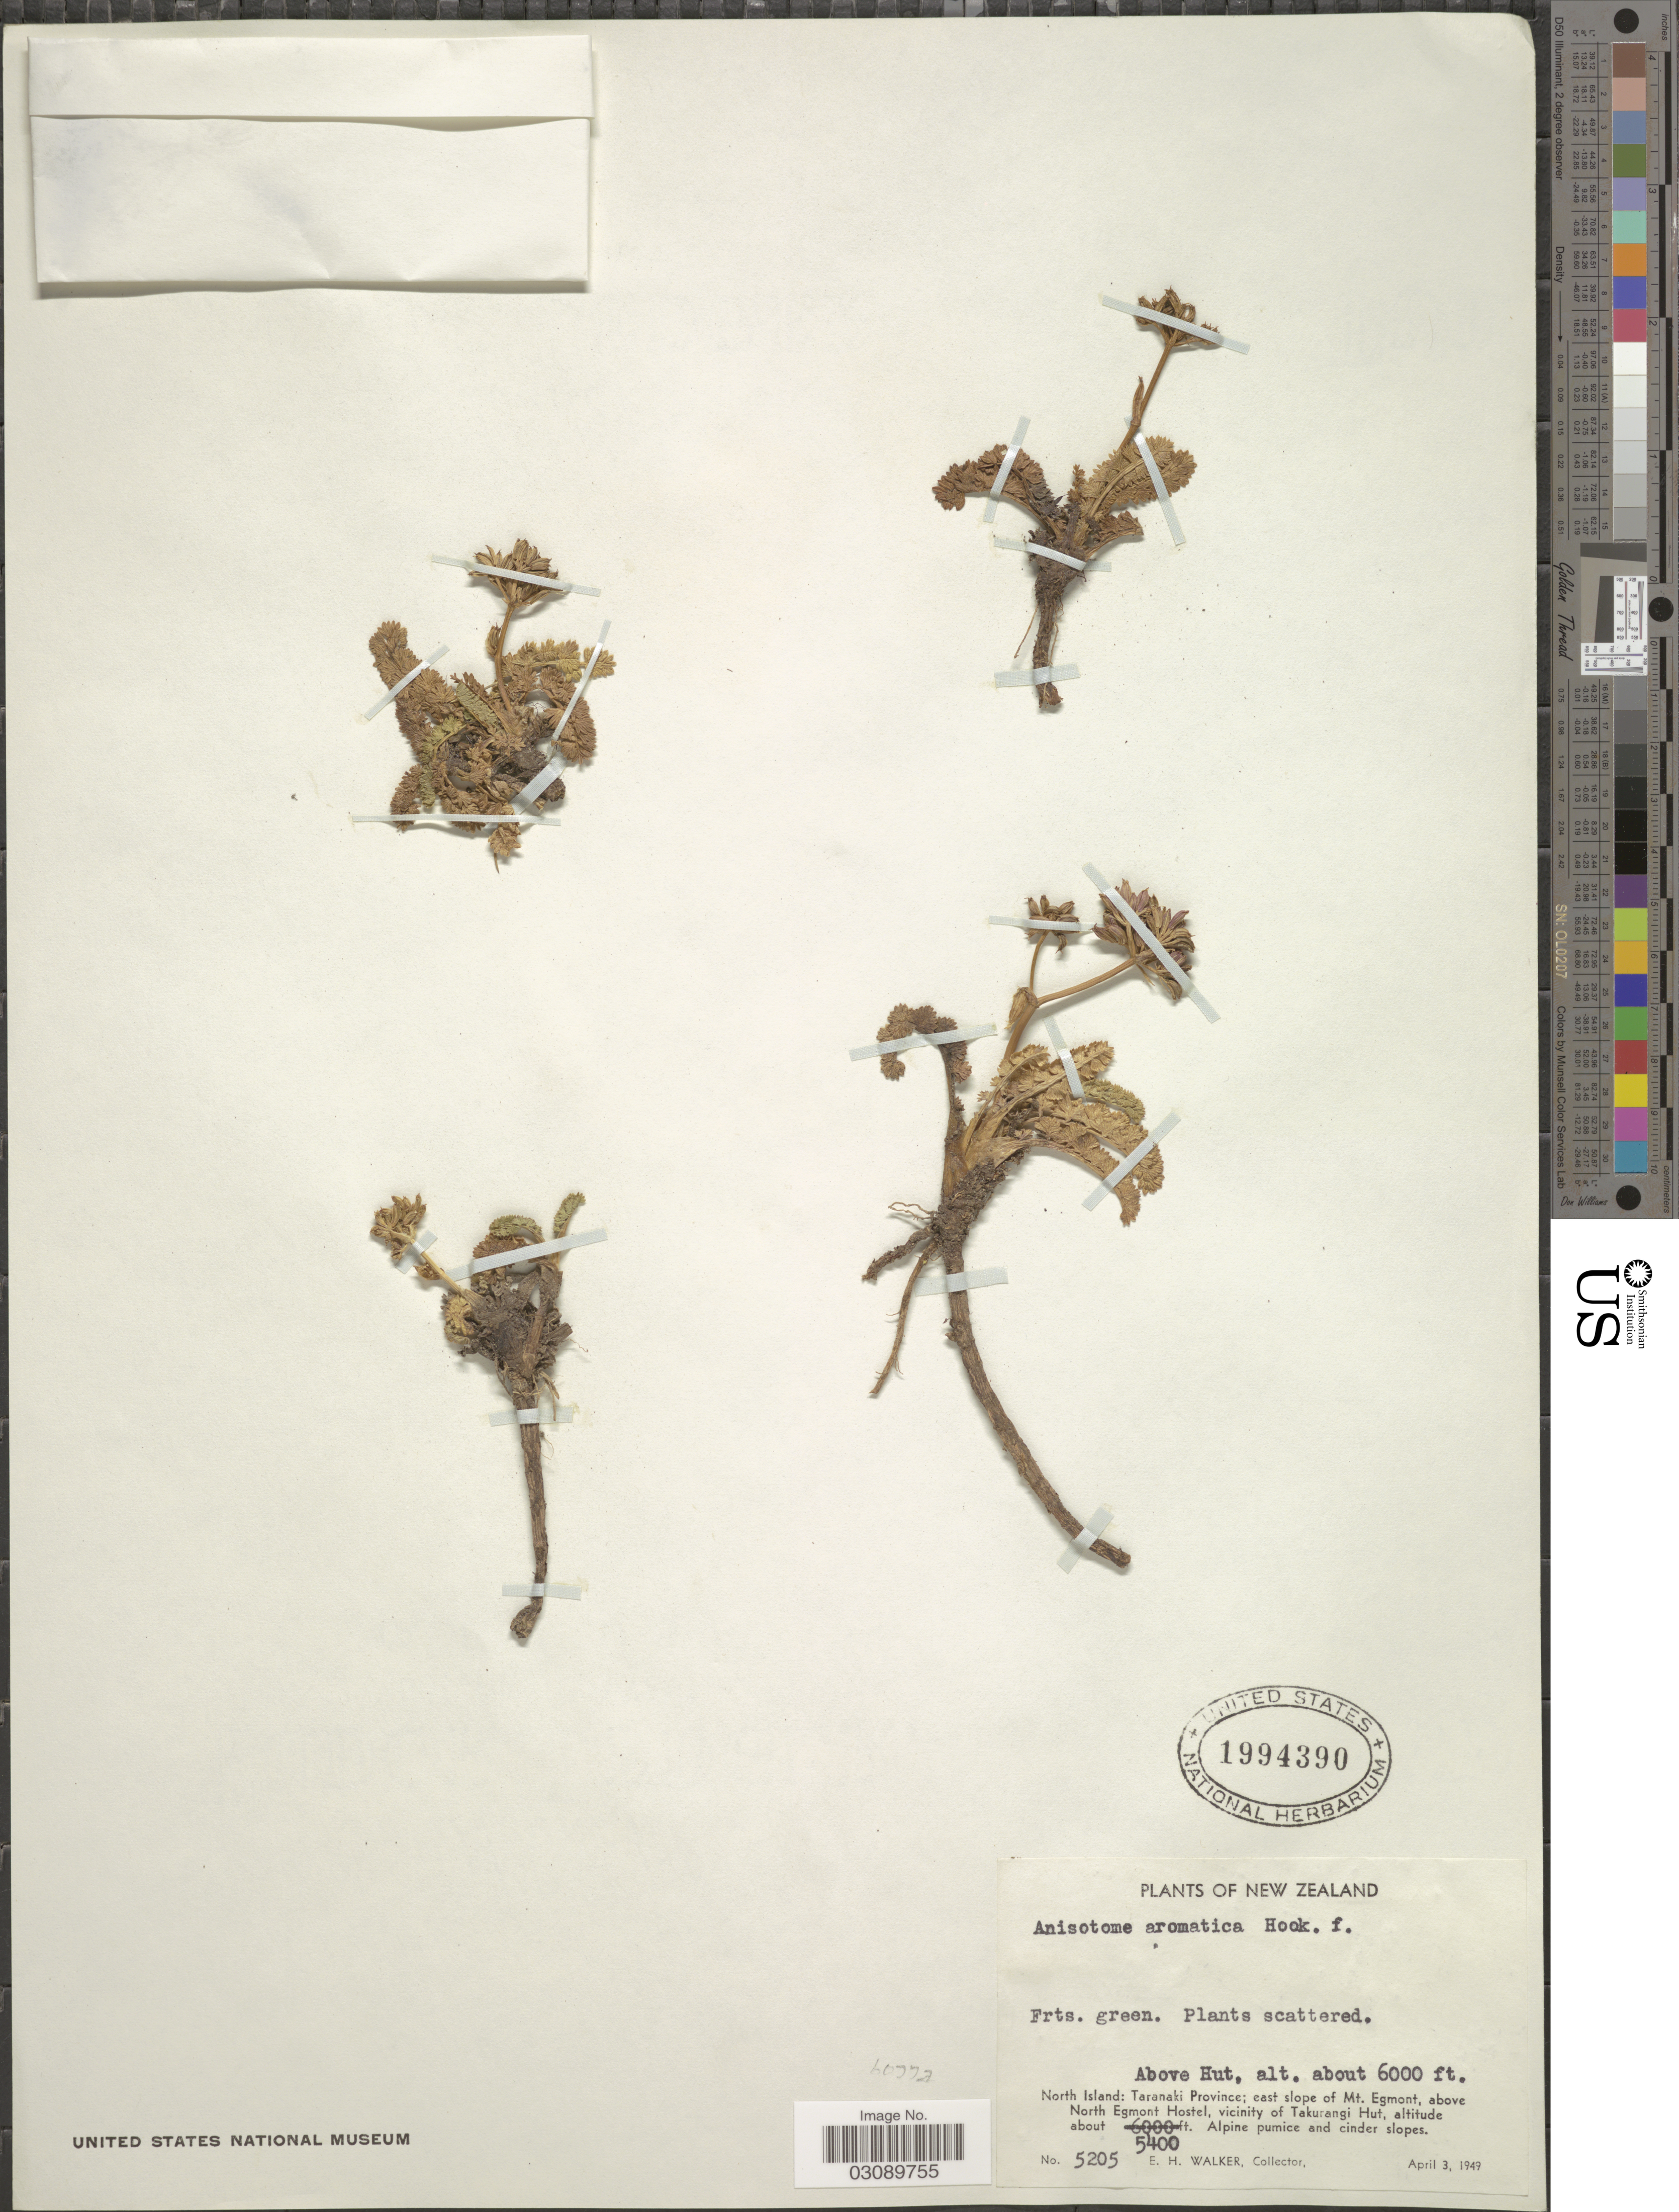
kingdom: Plantae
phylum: Tracheophyta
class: Magnoliopsida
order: Apiales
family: Apiaceae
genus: Anisotome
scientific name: Anisotome aromatica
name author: Hook. f.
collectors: E. H. Walker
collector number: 5205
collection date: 1949-04-03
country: New Zealand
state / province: Taranaki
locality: Above Hut. North Island: east slope of Mt. Egmont, above North Egmont Hostel, vicinity of Takurangi Hut.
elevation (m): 1646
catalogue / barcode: US 1994390